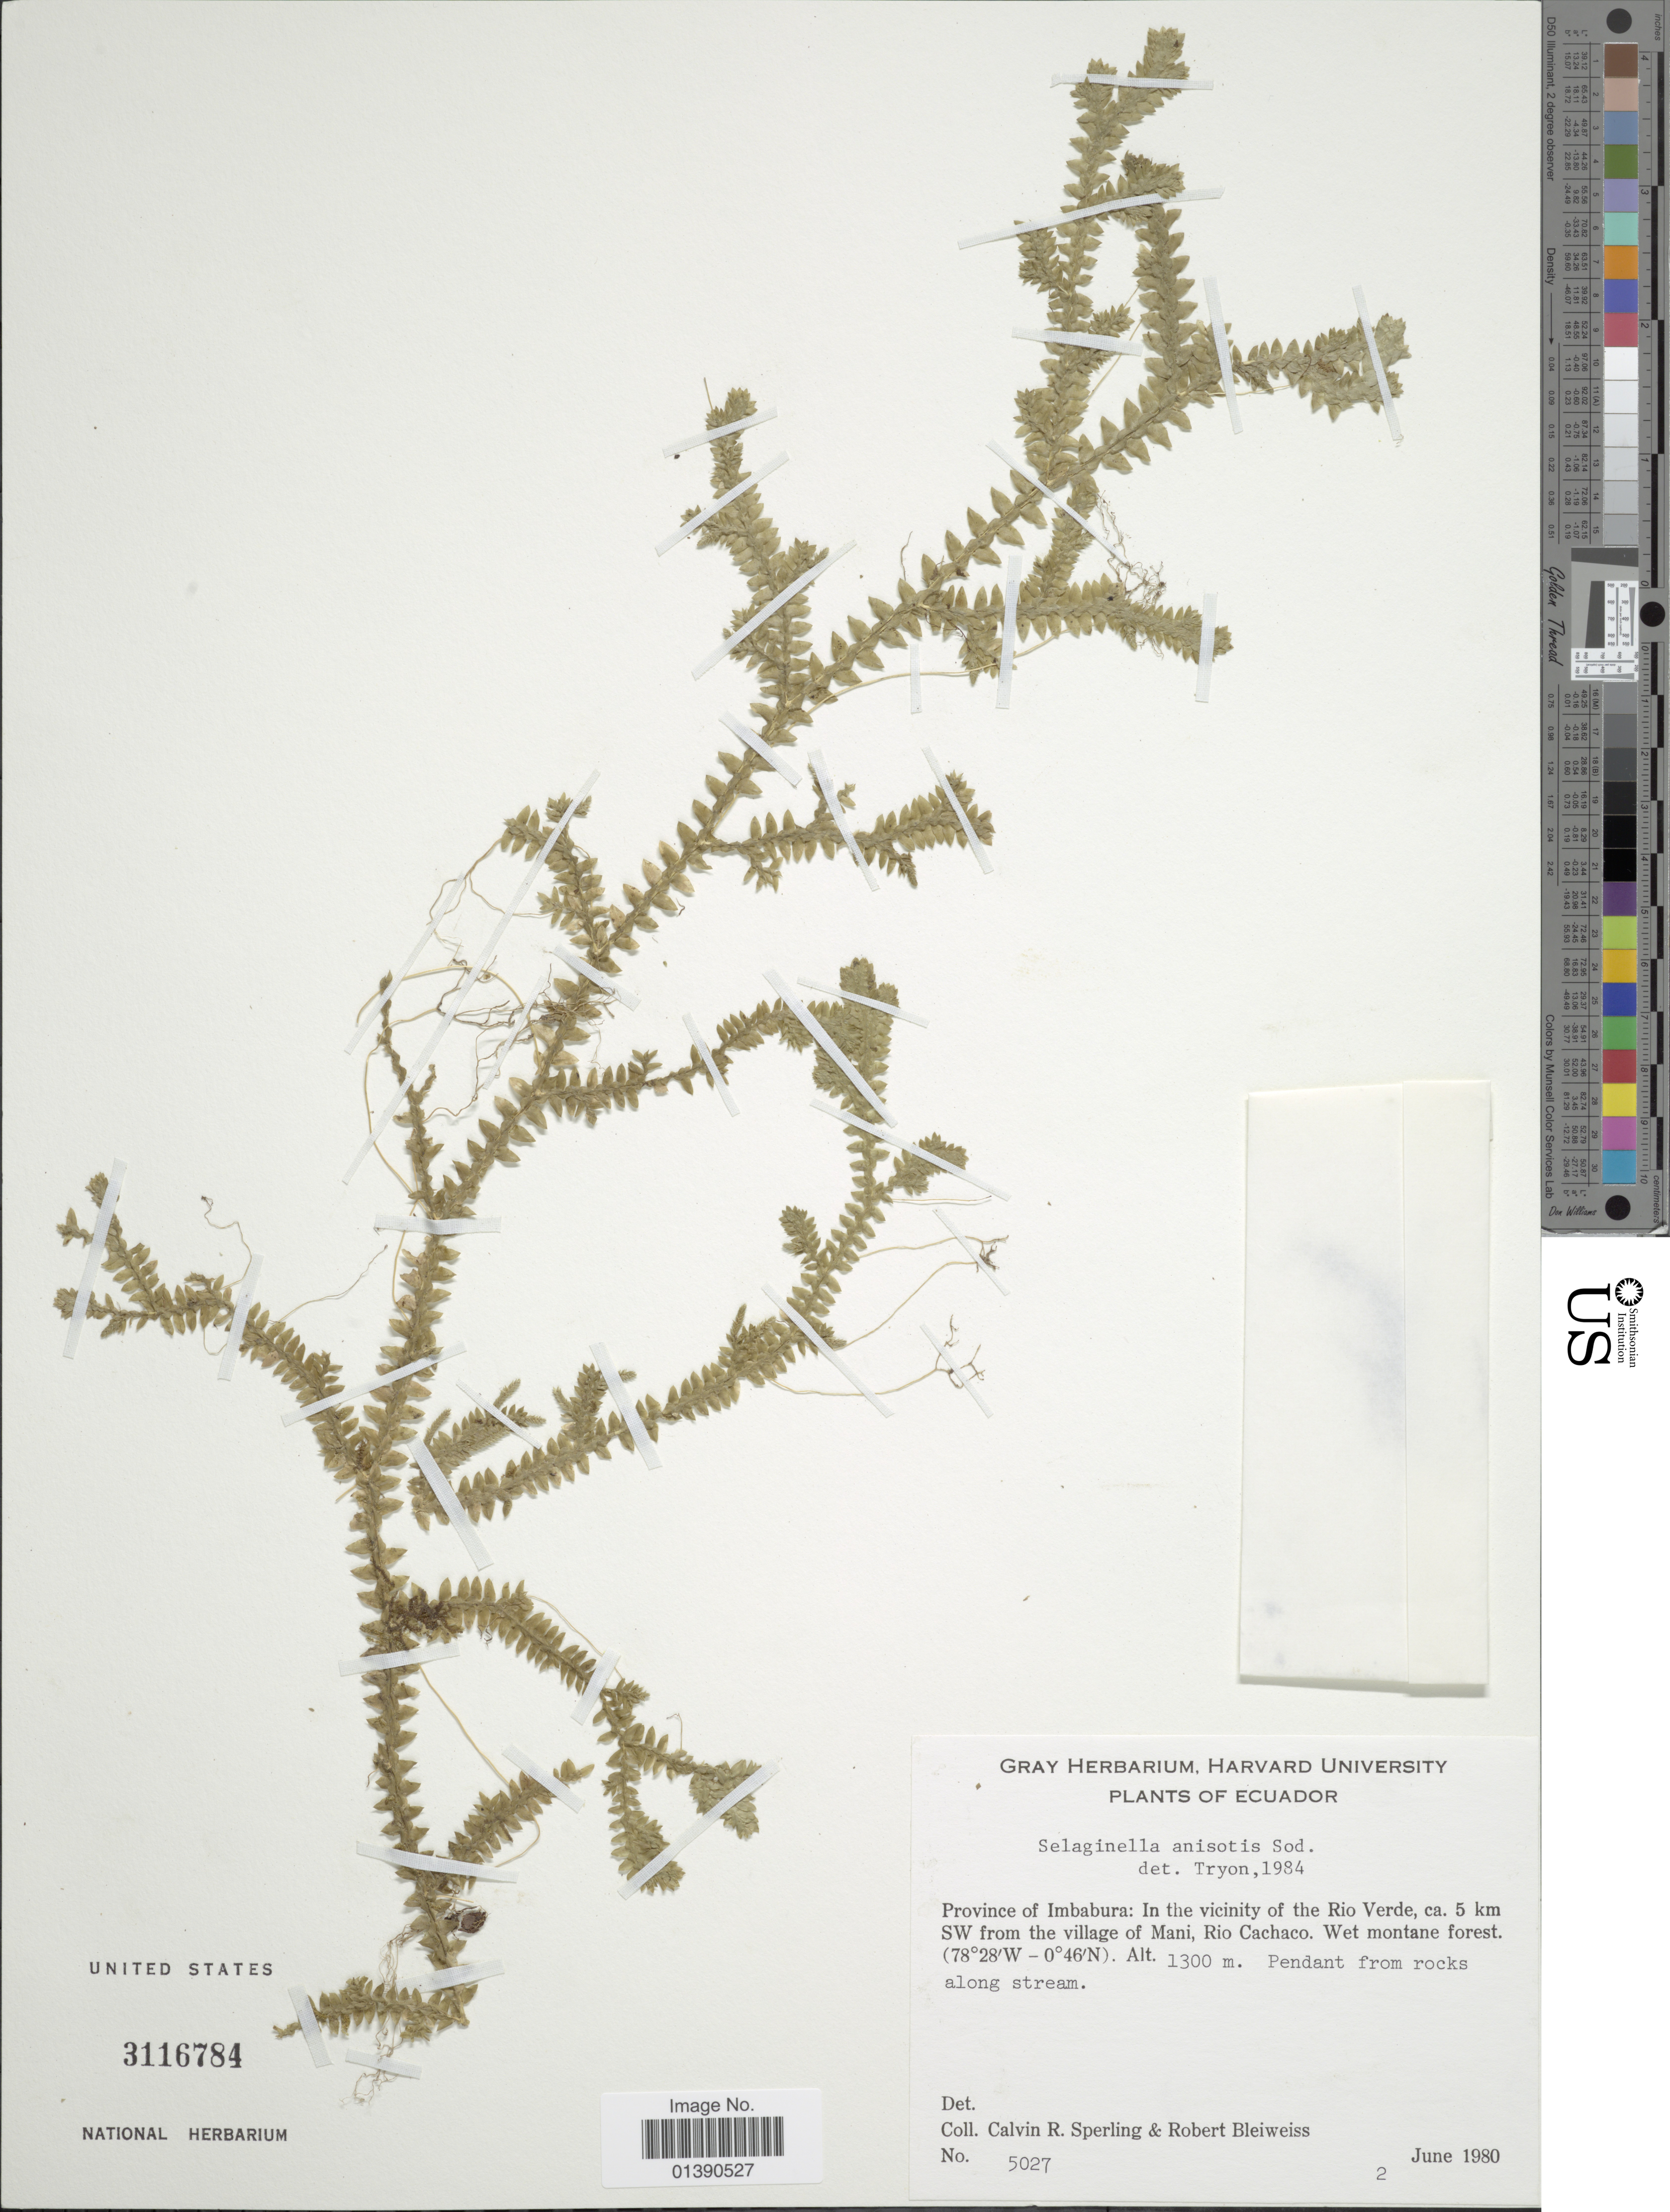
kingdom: Plantae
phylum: Tracheophyta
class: Lycopodiopsida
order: Selaginellales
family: Selaginellaceae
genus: Selaginella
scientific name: Selaginella diffusa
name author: (C. Presl) Spring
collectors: C. R. Sperling & R. Bleiweiss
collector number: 5027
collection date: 1980-06-02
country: Ecuador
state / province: Imbabura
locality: In the vicinity of the Rio Verde, ca 5 km SW from the village of Mani, Rio Cachaco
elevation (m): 1300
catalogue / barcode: US 3116784